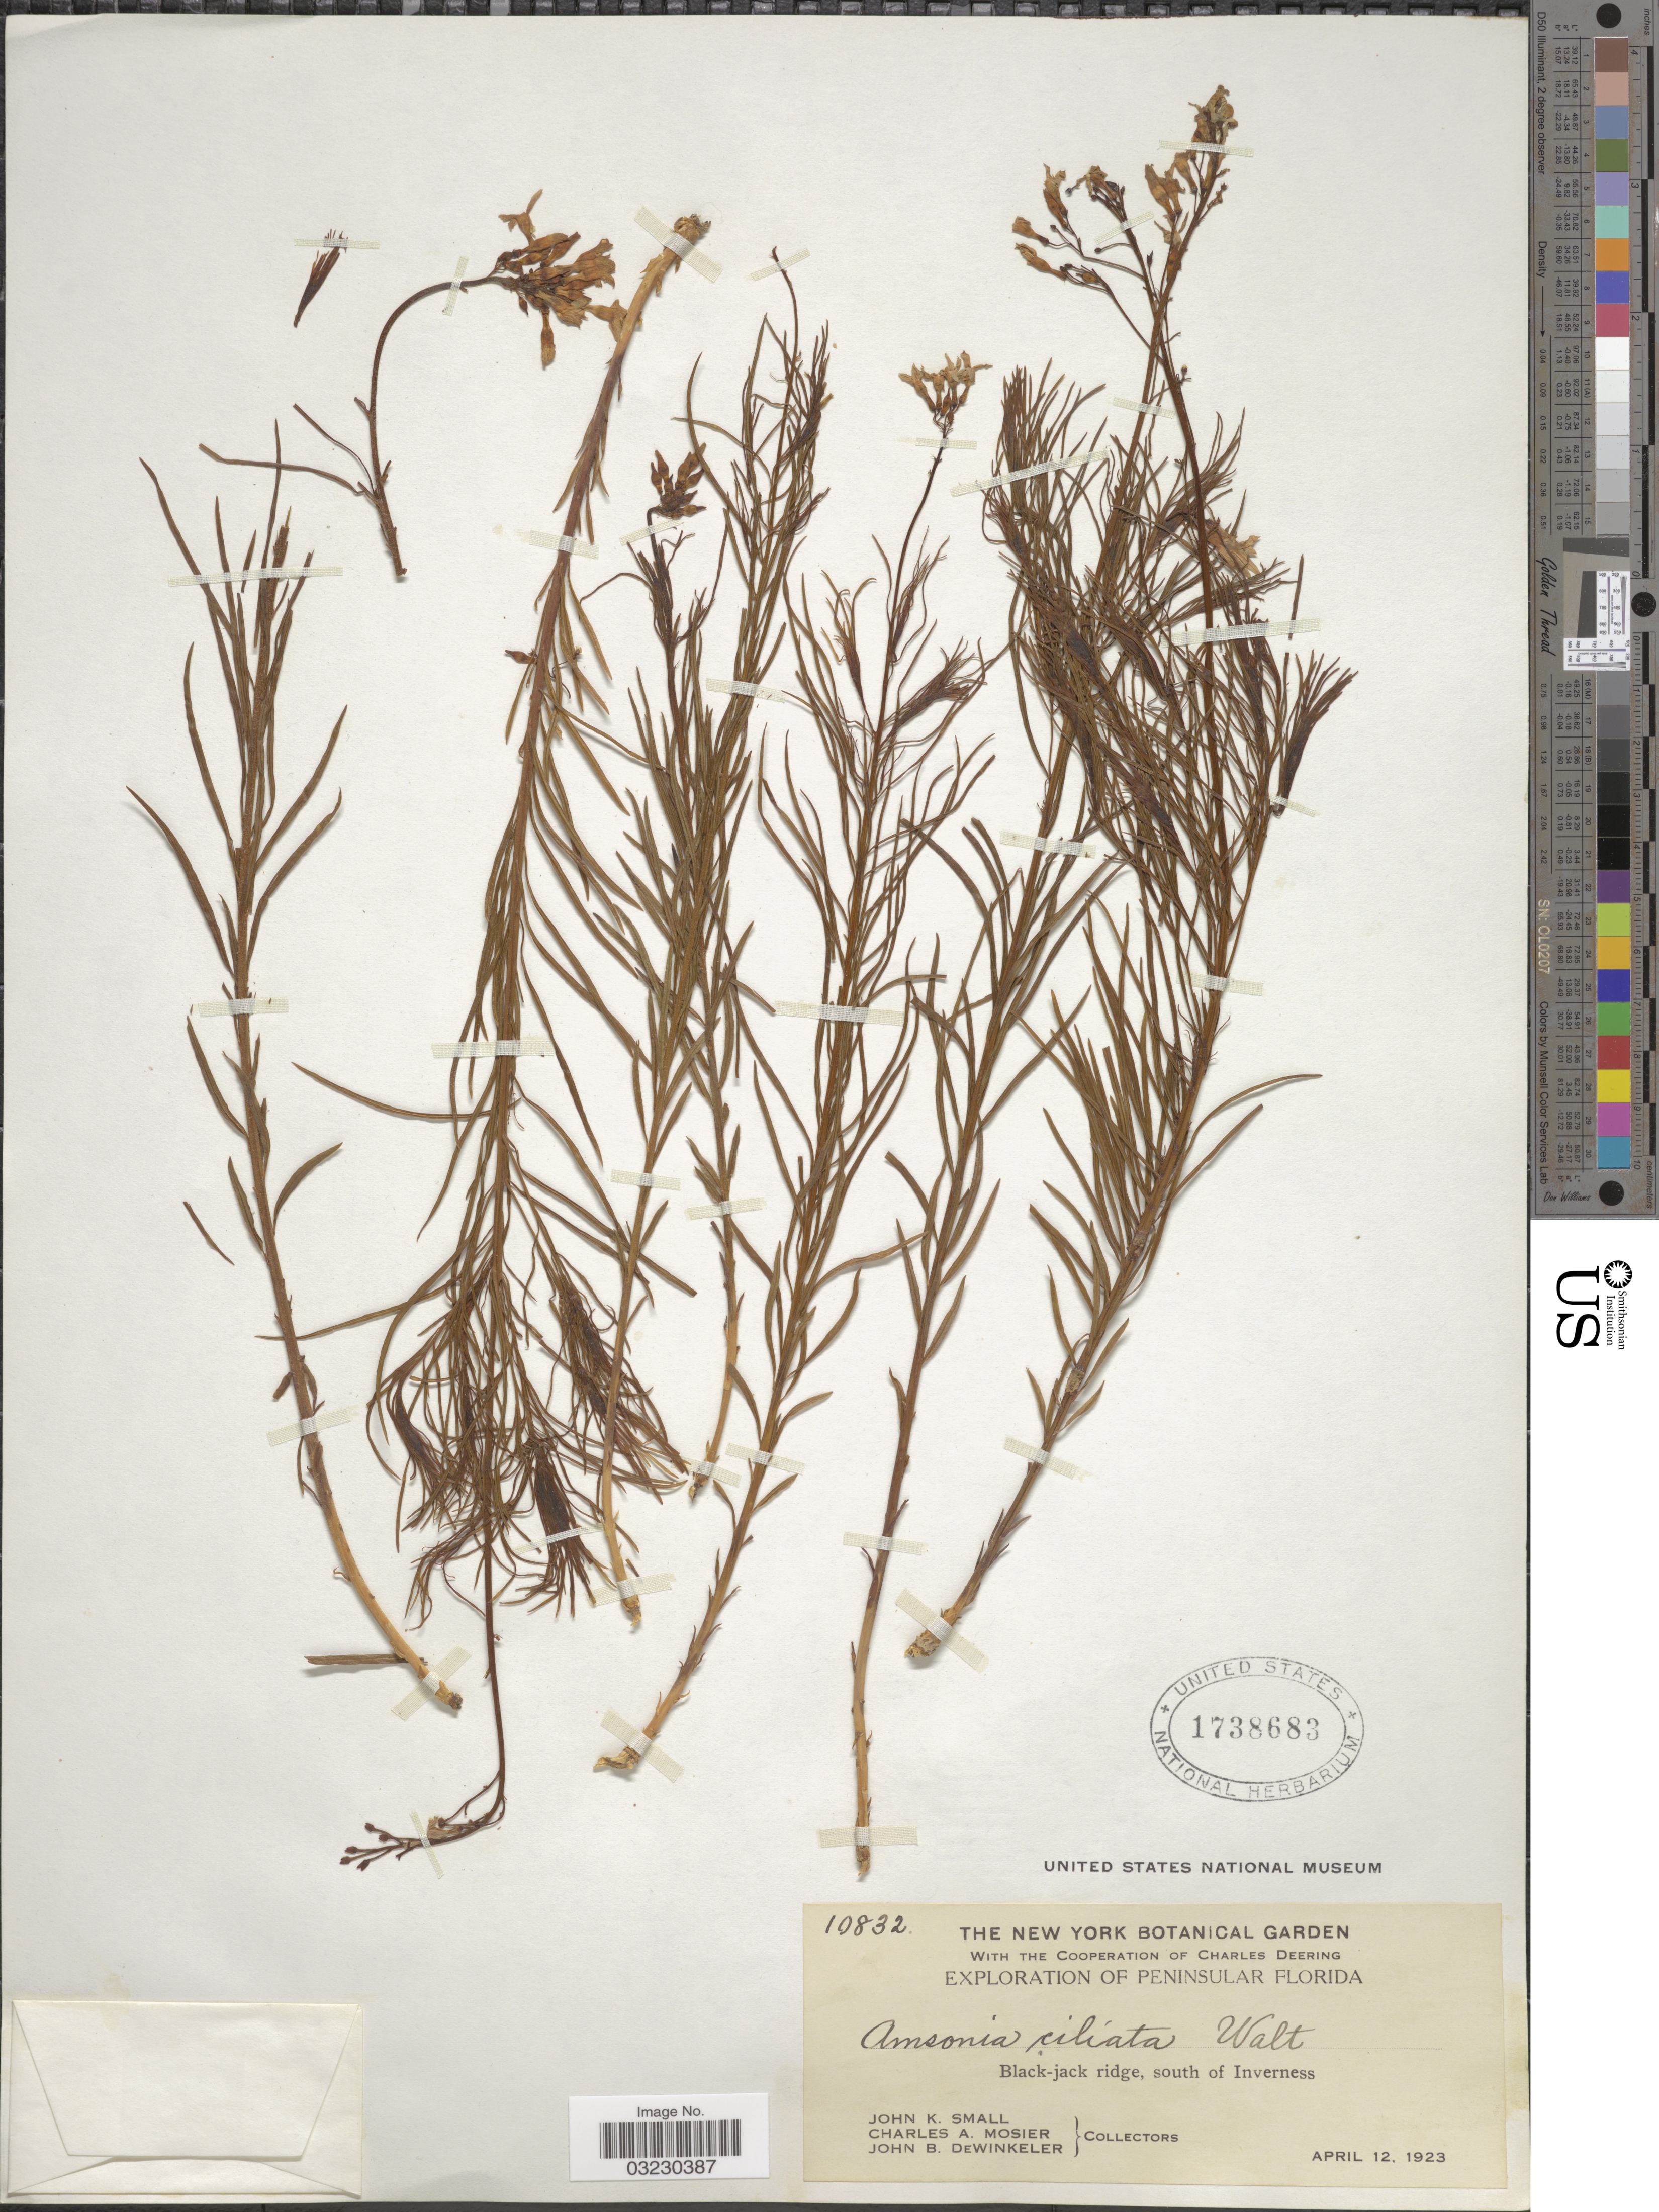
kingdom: Plantae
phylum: Tracheophyta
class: Magnoliopsida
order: Gentianales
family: Apocynaceae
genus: Amsonia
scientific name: Amsonia ciliata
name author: Walter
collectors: J. K. Small, C. A. Mosier & J. B. Dewinkeler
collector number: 10832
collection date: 1923-04-12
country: United States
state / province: Florida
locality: Peninsular Florida. Black-jack ridge, south of Inverness.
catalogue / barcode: US 1738683